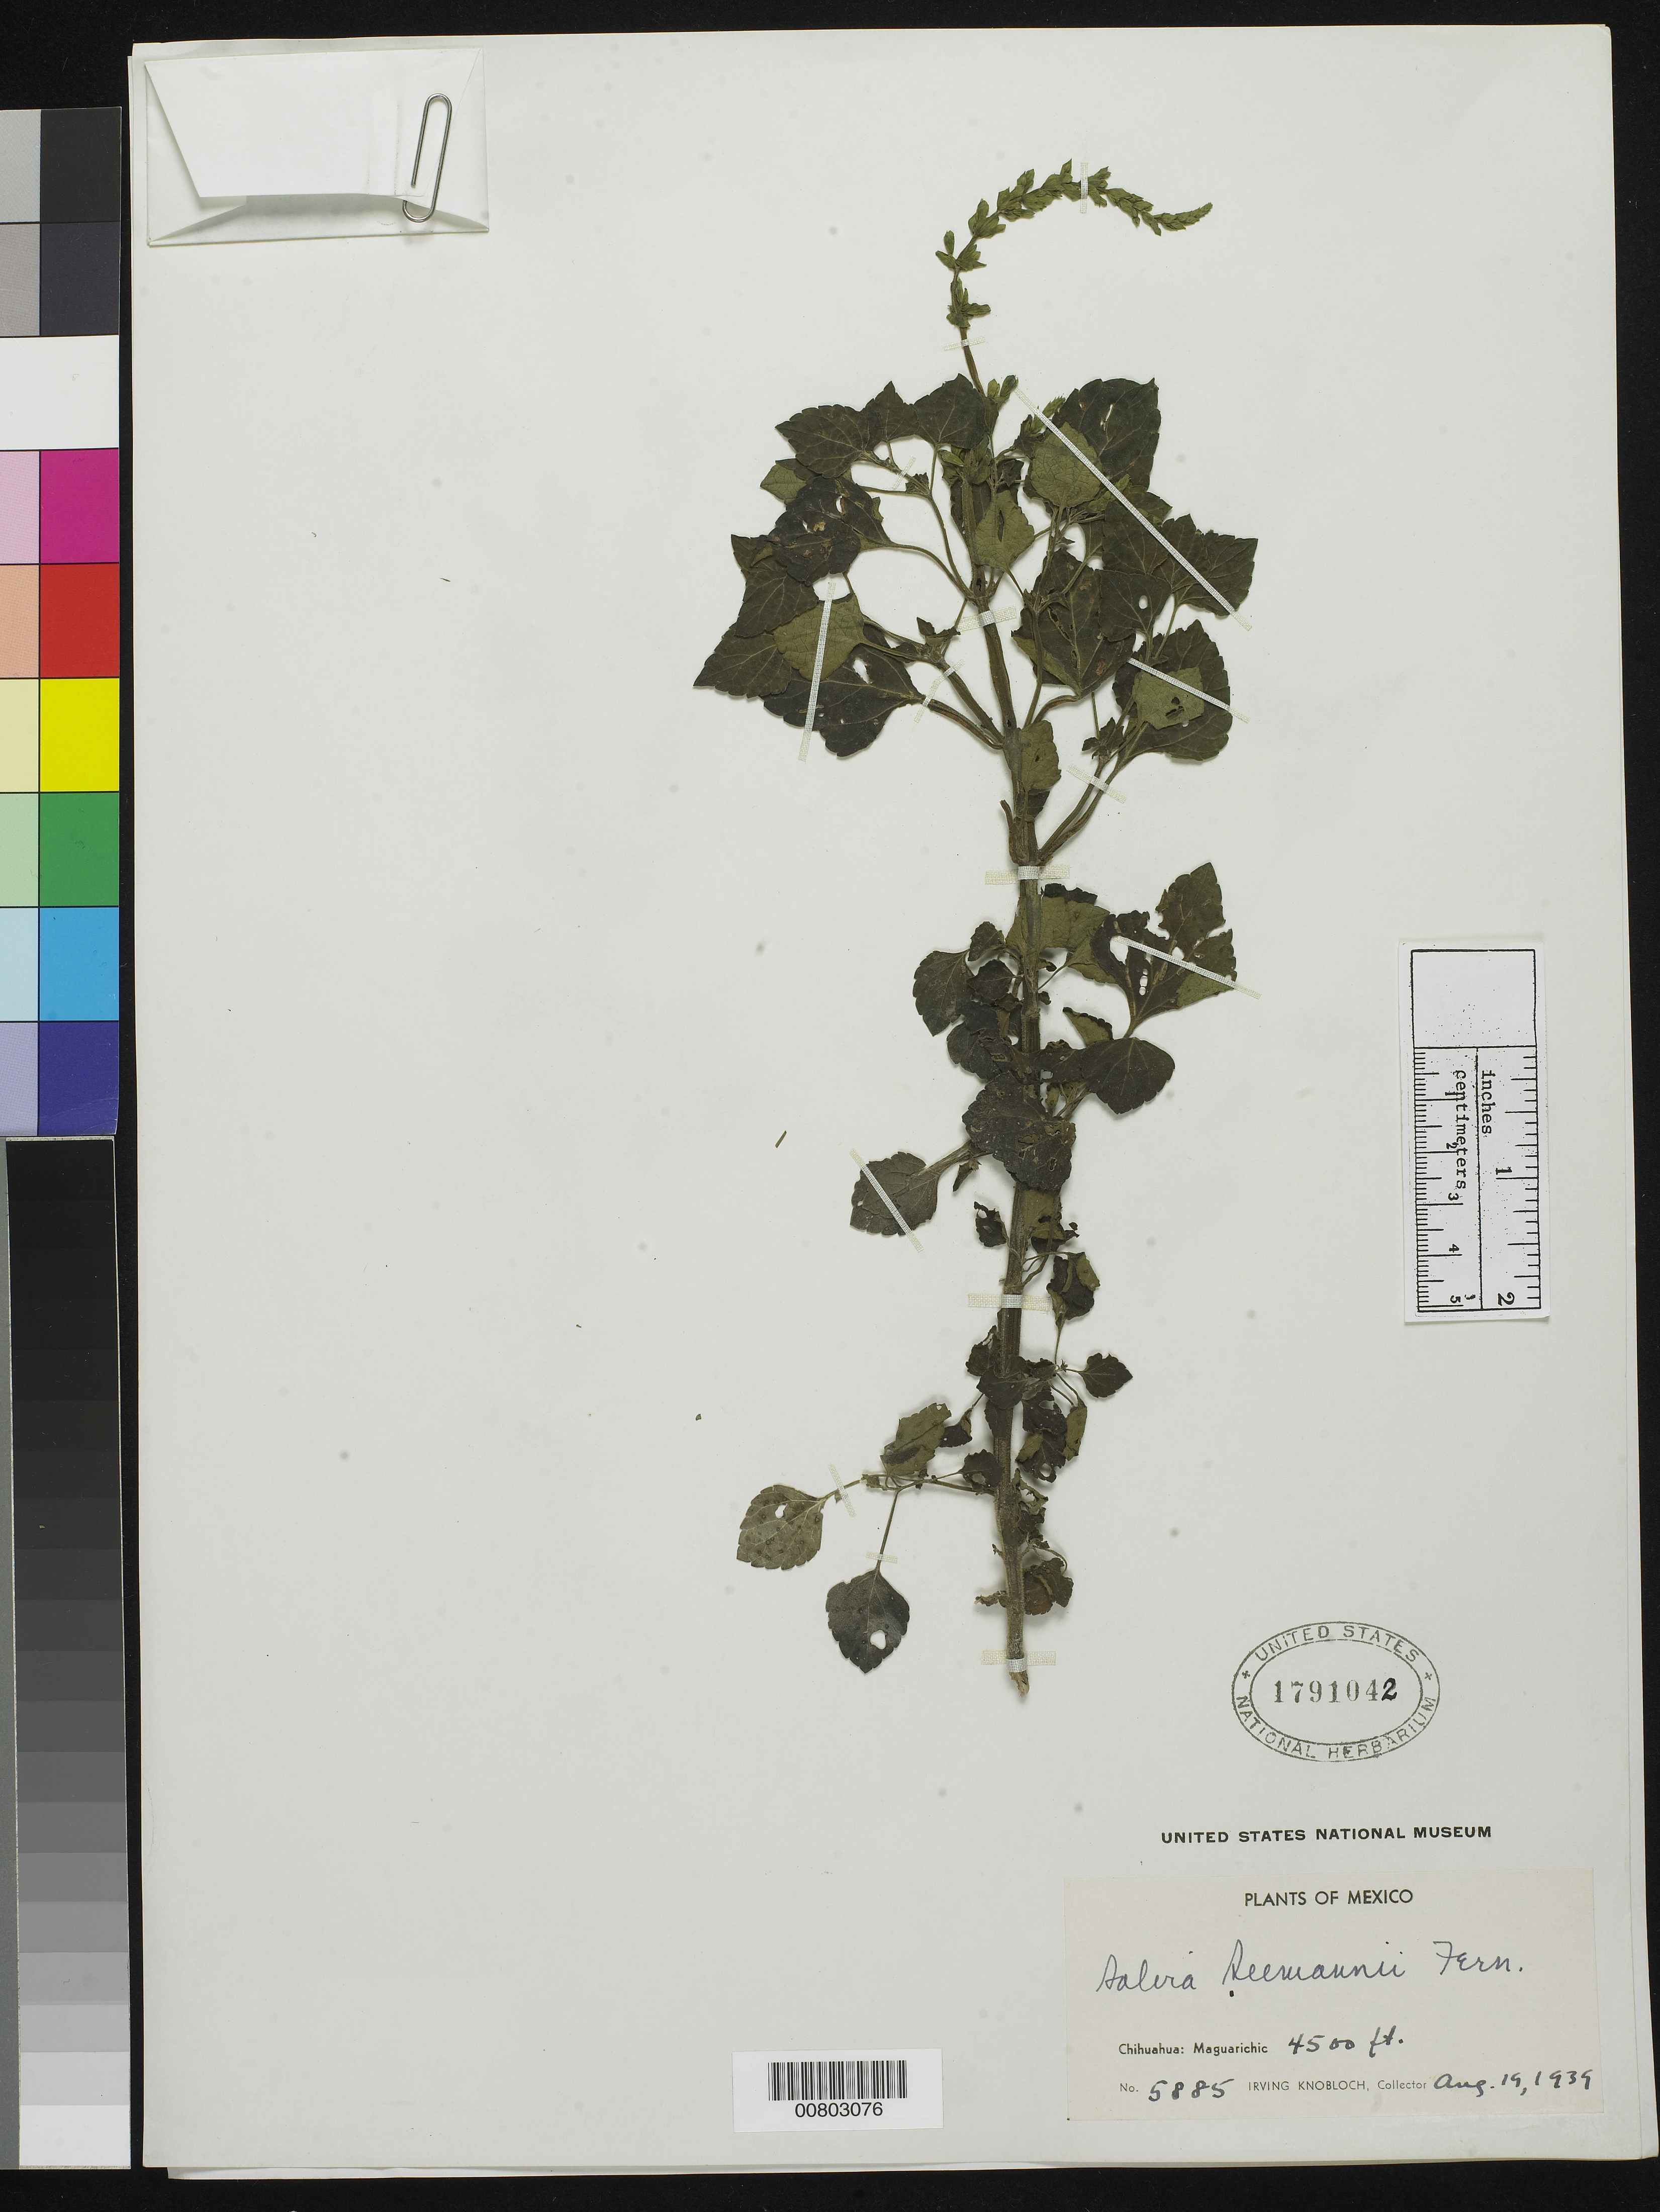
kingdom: Plantae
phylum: Tracheophyta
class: Magnoliopsida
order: Lamiales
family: Lamiaceae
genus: Salvia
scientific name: Salvia seemannii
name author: Fernald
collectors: I. W. Knobloch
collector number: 5885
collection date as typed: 19 Aug 1939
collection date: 1939-08-19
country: Mexico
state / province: Chihuahua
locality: Maguarichic, Chihuahua.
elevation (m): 1372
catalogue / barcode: US 1791042